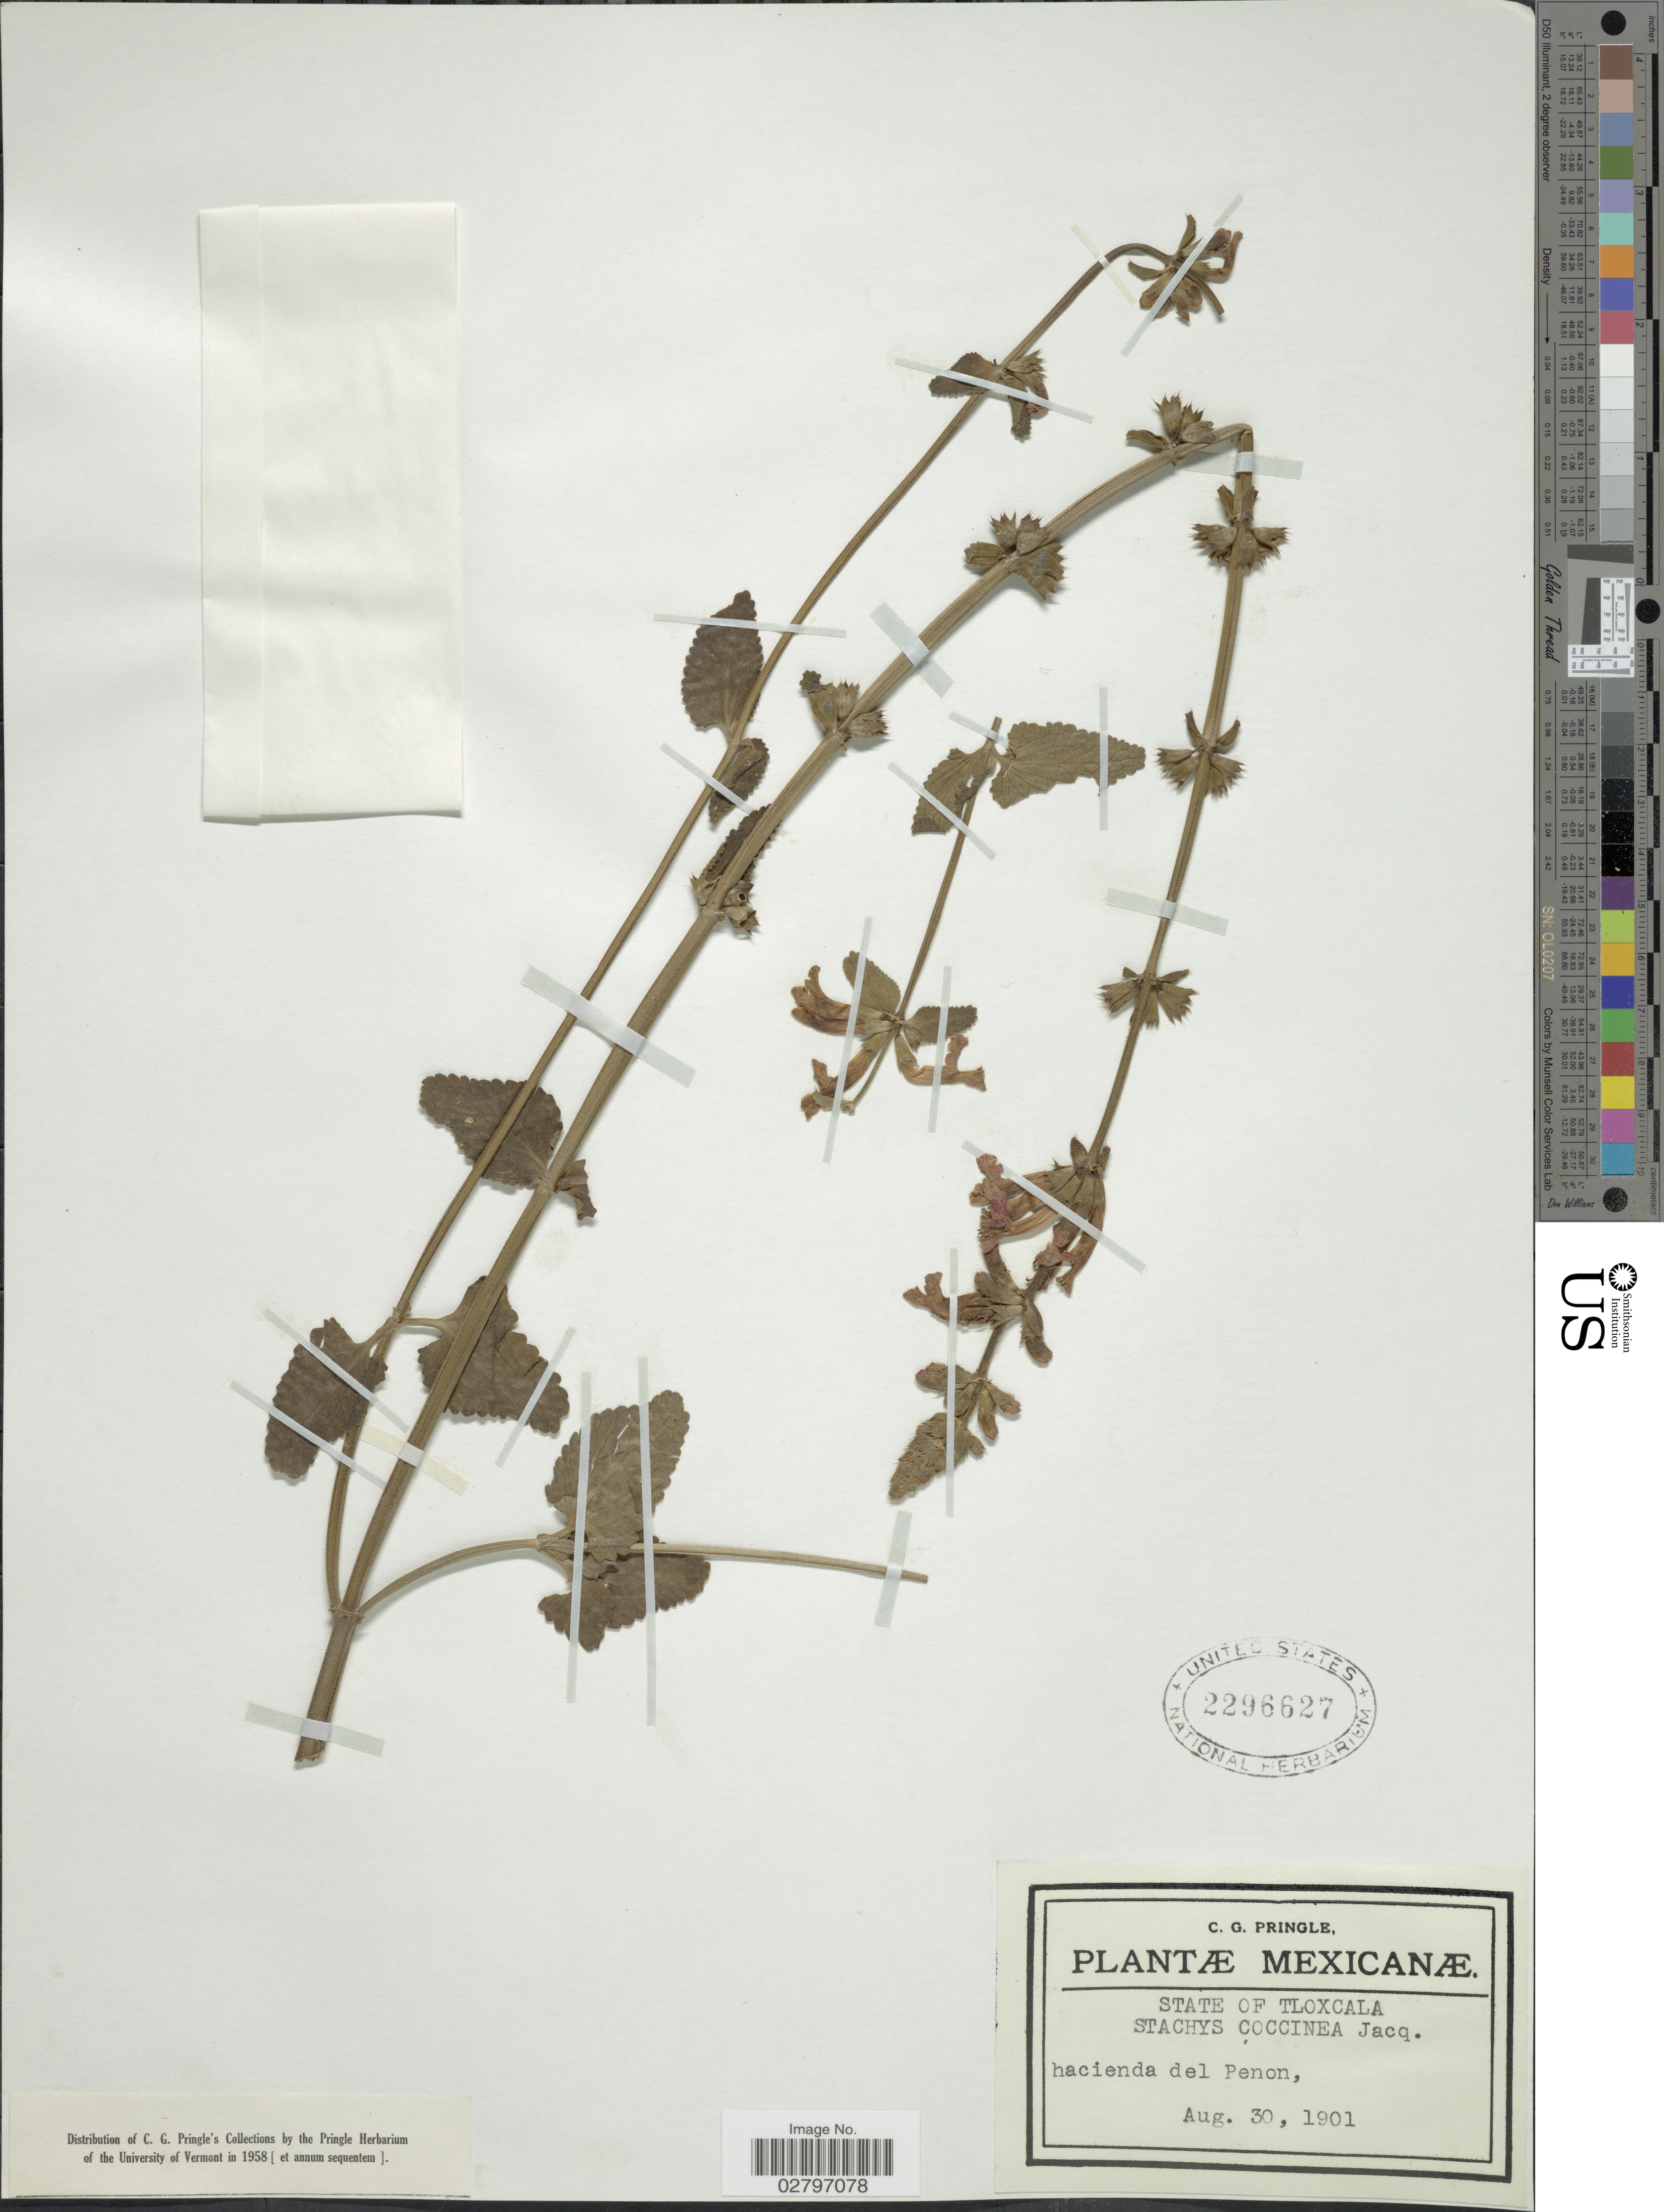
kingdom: Plantae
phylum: Tracheophyta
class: Magnoliopsida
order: Lamiales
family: Lamiaceae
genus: Stachys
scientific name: Stachys coccinea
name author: Ortega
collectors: C. G. Pringle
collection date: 1901-08-30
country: Mexico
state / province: Tlaxcala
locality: State of Tloxcala. hacienda del Penon.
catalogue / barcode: US 2296627